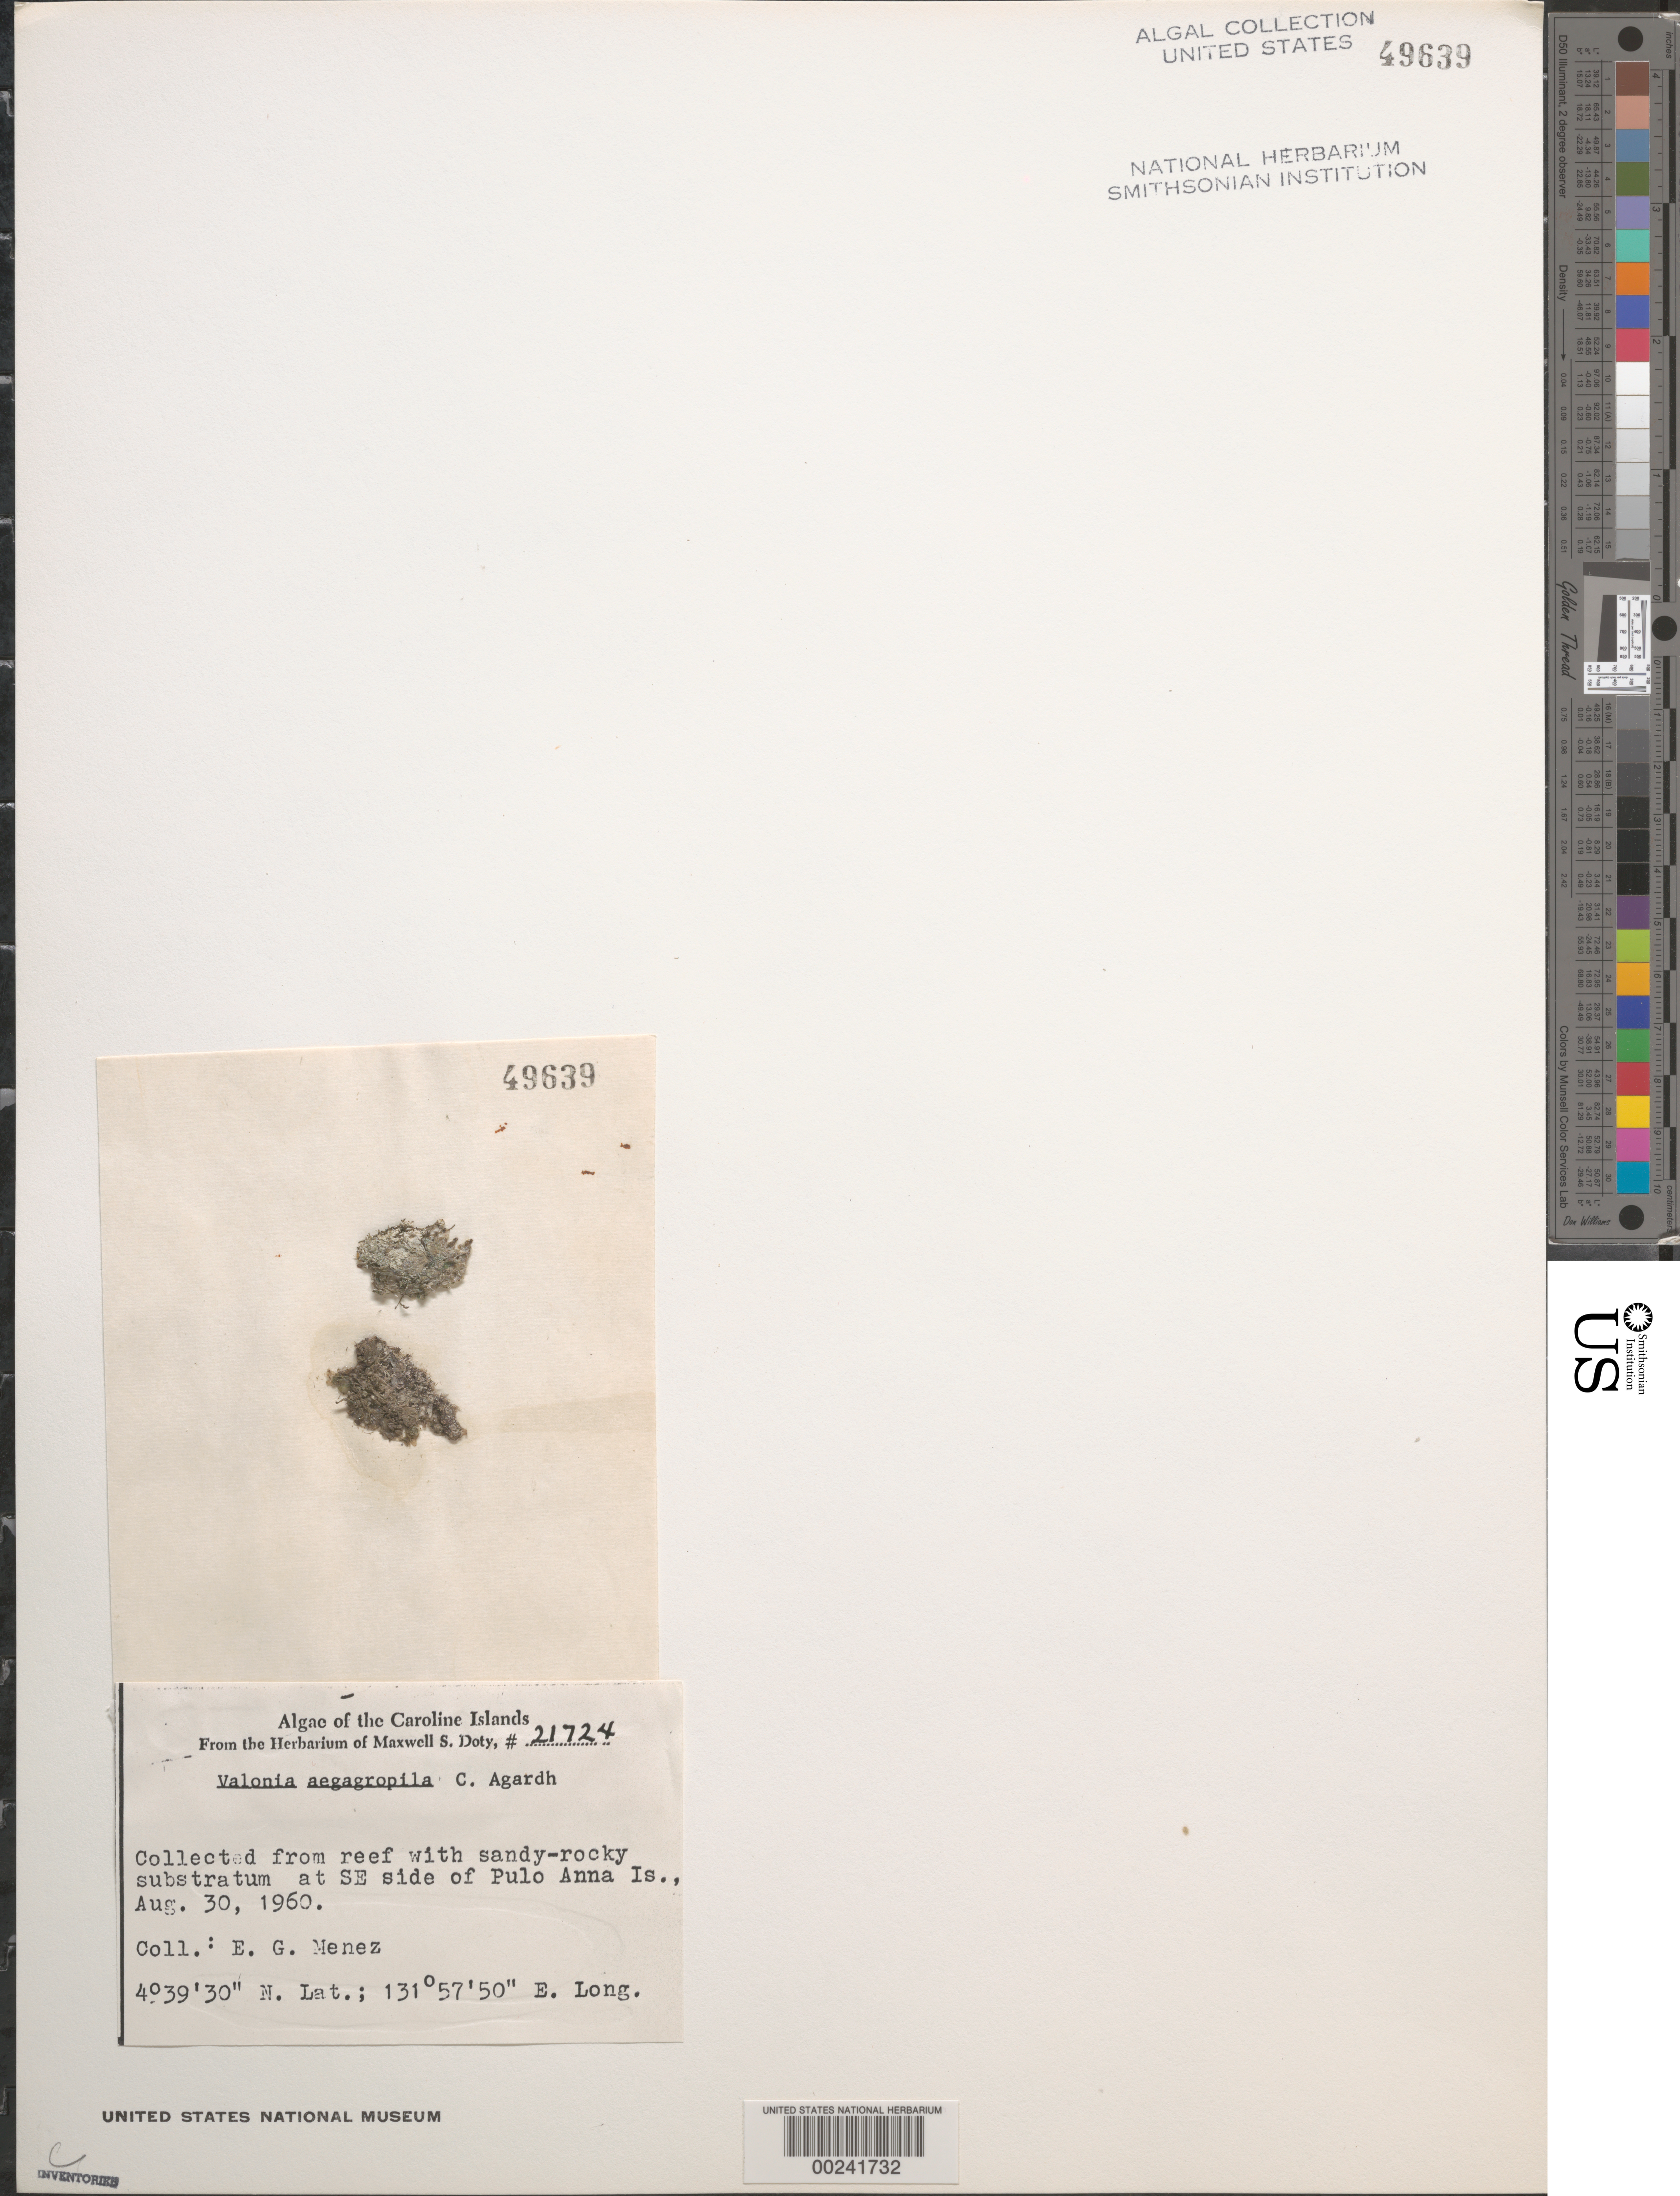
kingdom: Plantae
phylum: Chlorophyta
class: Ulvophyceae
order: Siphonocladales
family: Valoniaceae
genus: Valonia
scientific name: Valonia aegagropila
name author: C. Agardh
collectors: Meñez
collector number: MSD 21724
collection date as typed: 30 Aug 1960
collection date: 1960-08-30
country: Palau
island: Pulo Anna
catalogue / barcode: US 49639